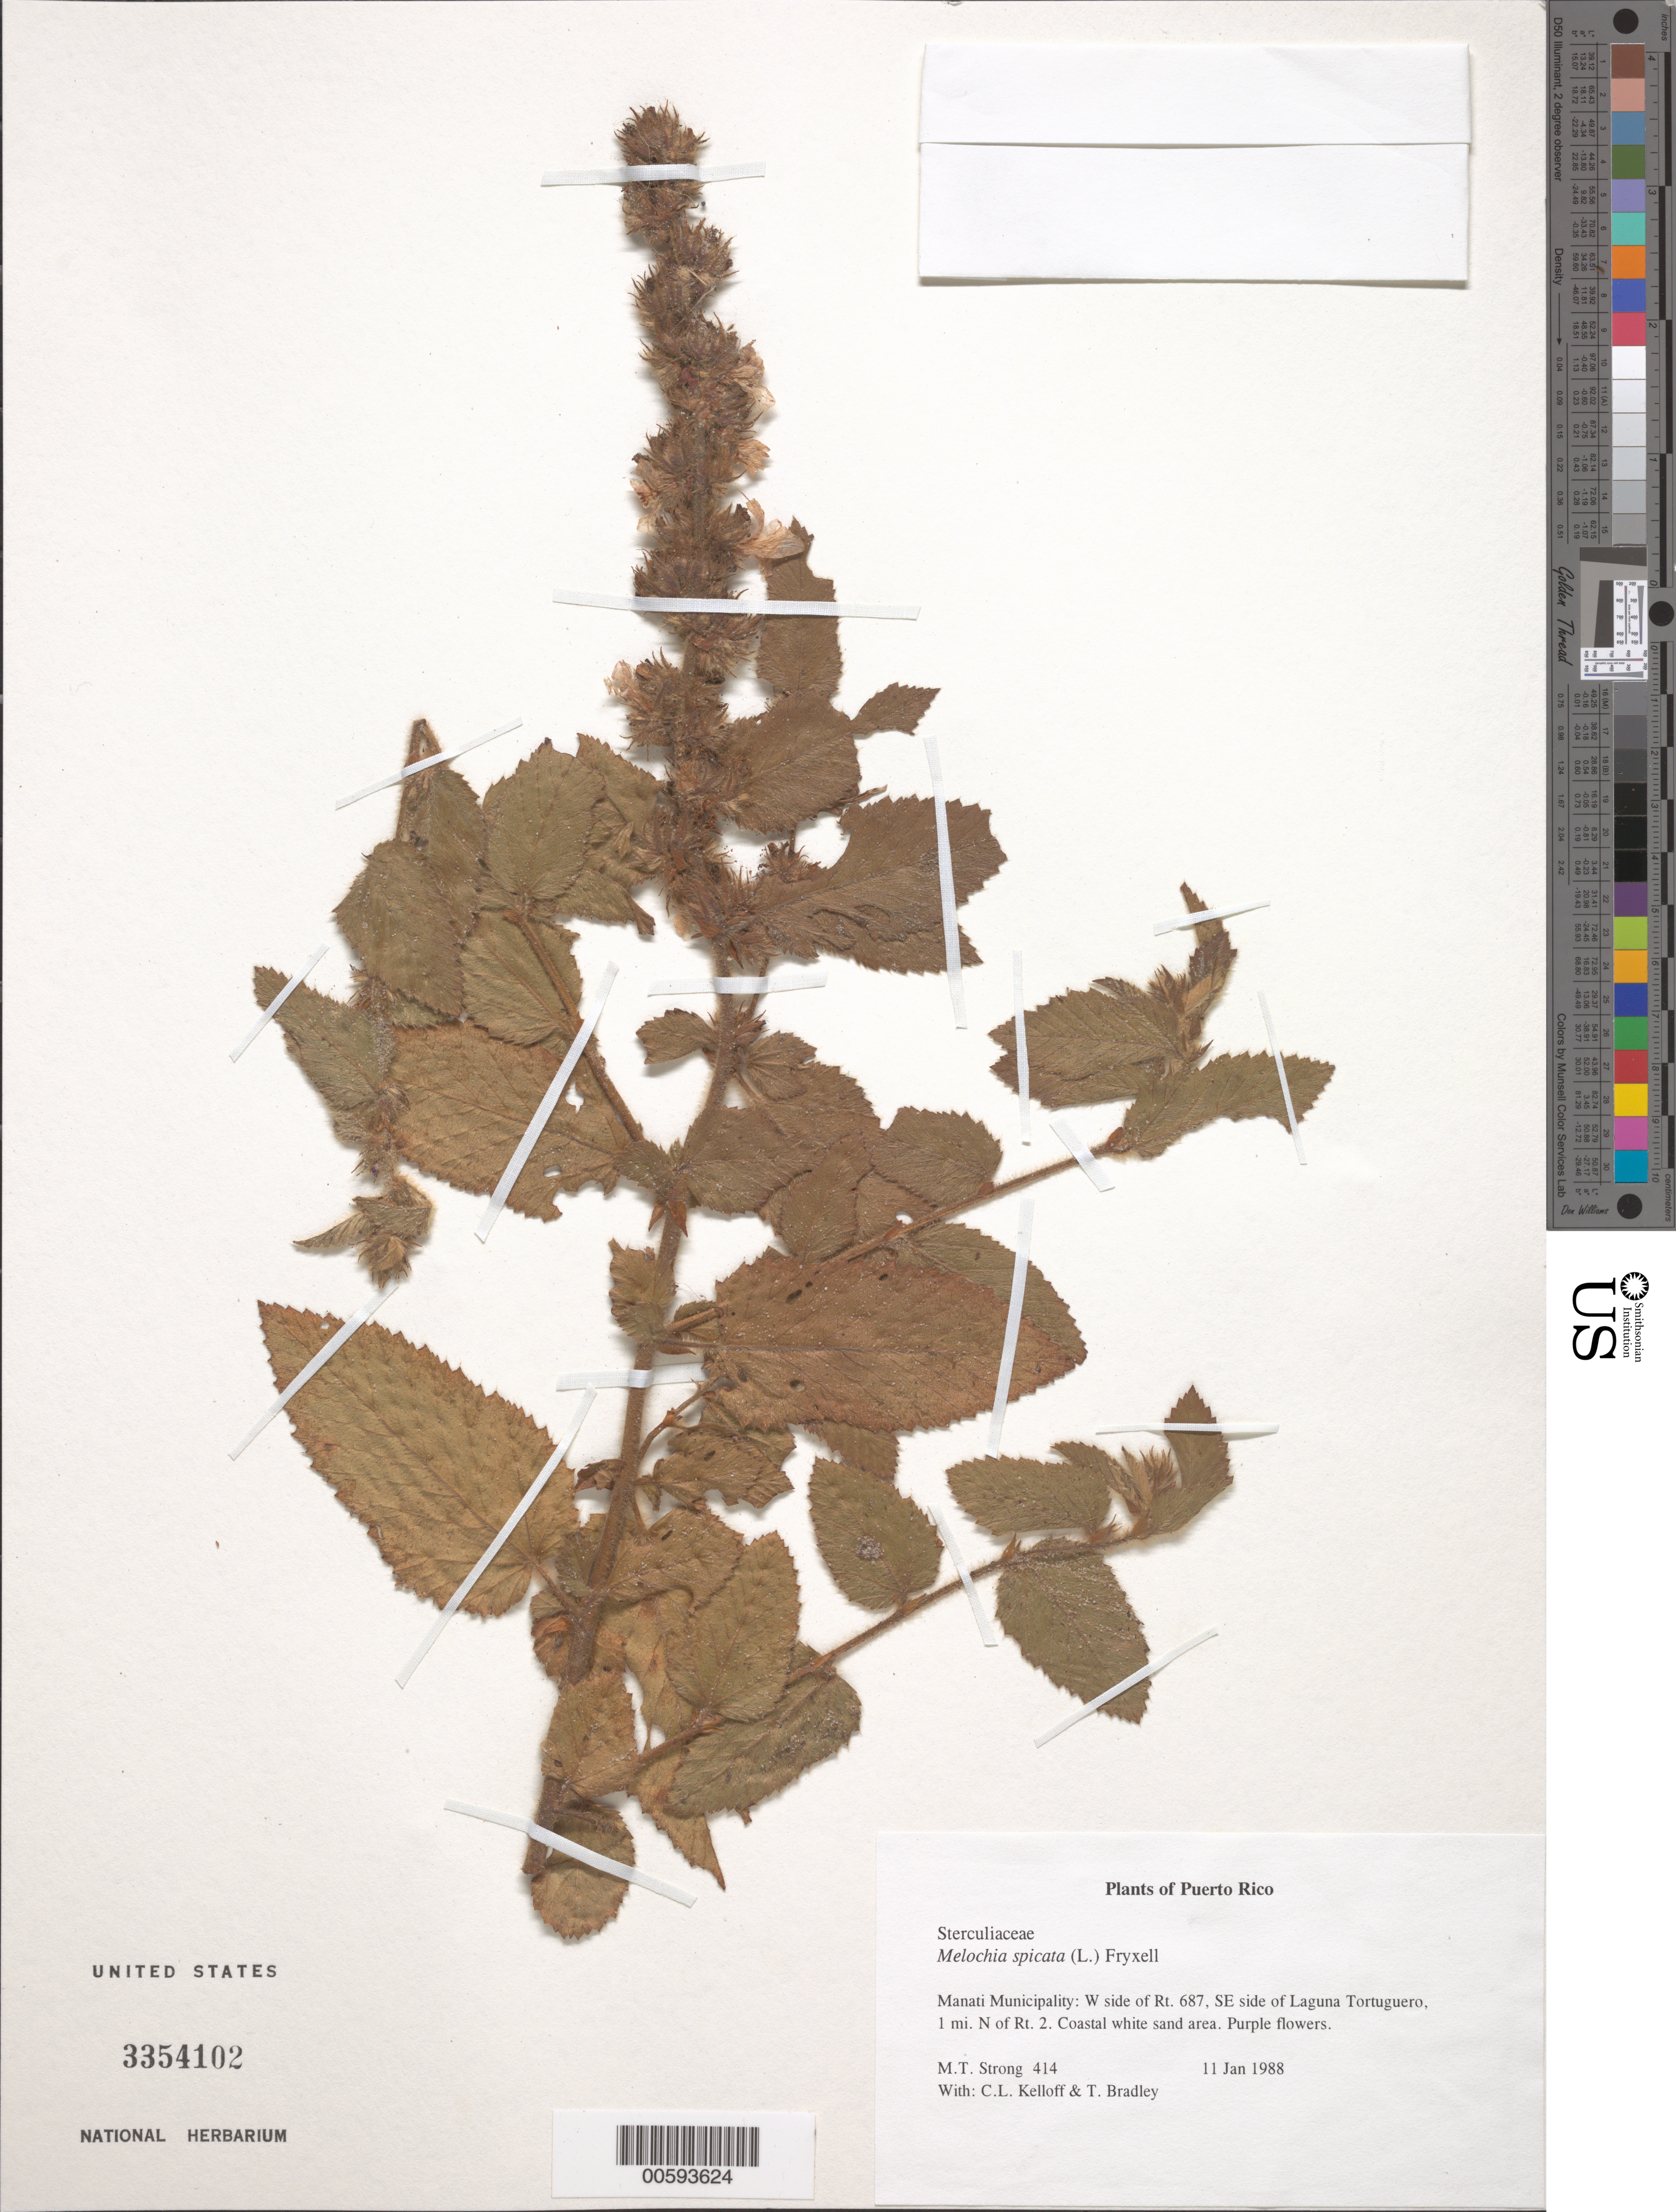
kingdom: Plantae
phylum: Tracheophyta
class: Magnoliopsida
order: Malvales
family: Malvaceae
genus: Melochia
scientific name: Melochia spicata var. spicata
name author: (L.) Fryxell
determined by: Dorr, L. J., (BOT), Smithsonian Institution - National Museum of Natural History (UNITED STATES)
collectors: M. T. Strong, C. L. Kelloff & T. Bradley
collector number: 414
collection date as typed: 11 Jan 1988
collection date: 1988-01-11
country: Puerto Rico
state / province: Manatí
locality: Manati Municipality: W side of Rt. 687, SE side of Laguna Tortuguero, 1 mi. N of Rt. 2.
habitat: Coastal white sand area.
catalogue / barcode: US 3354102